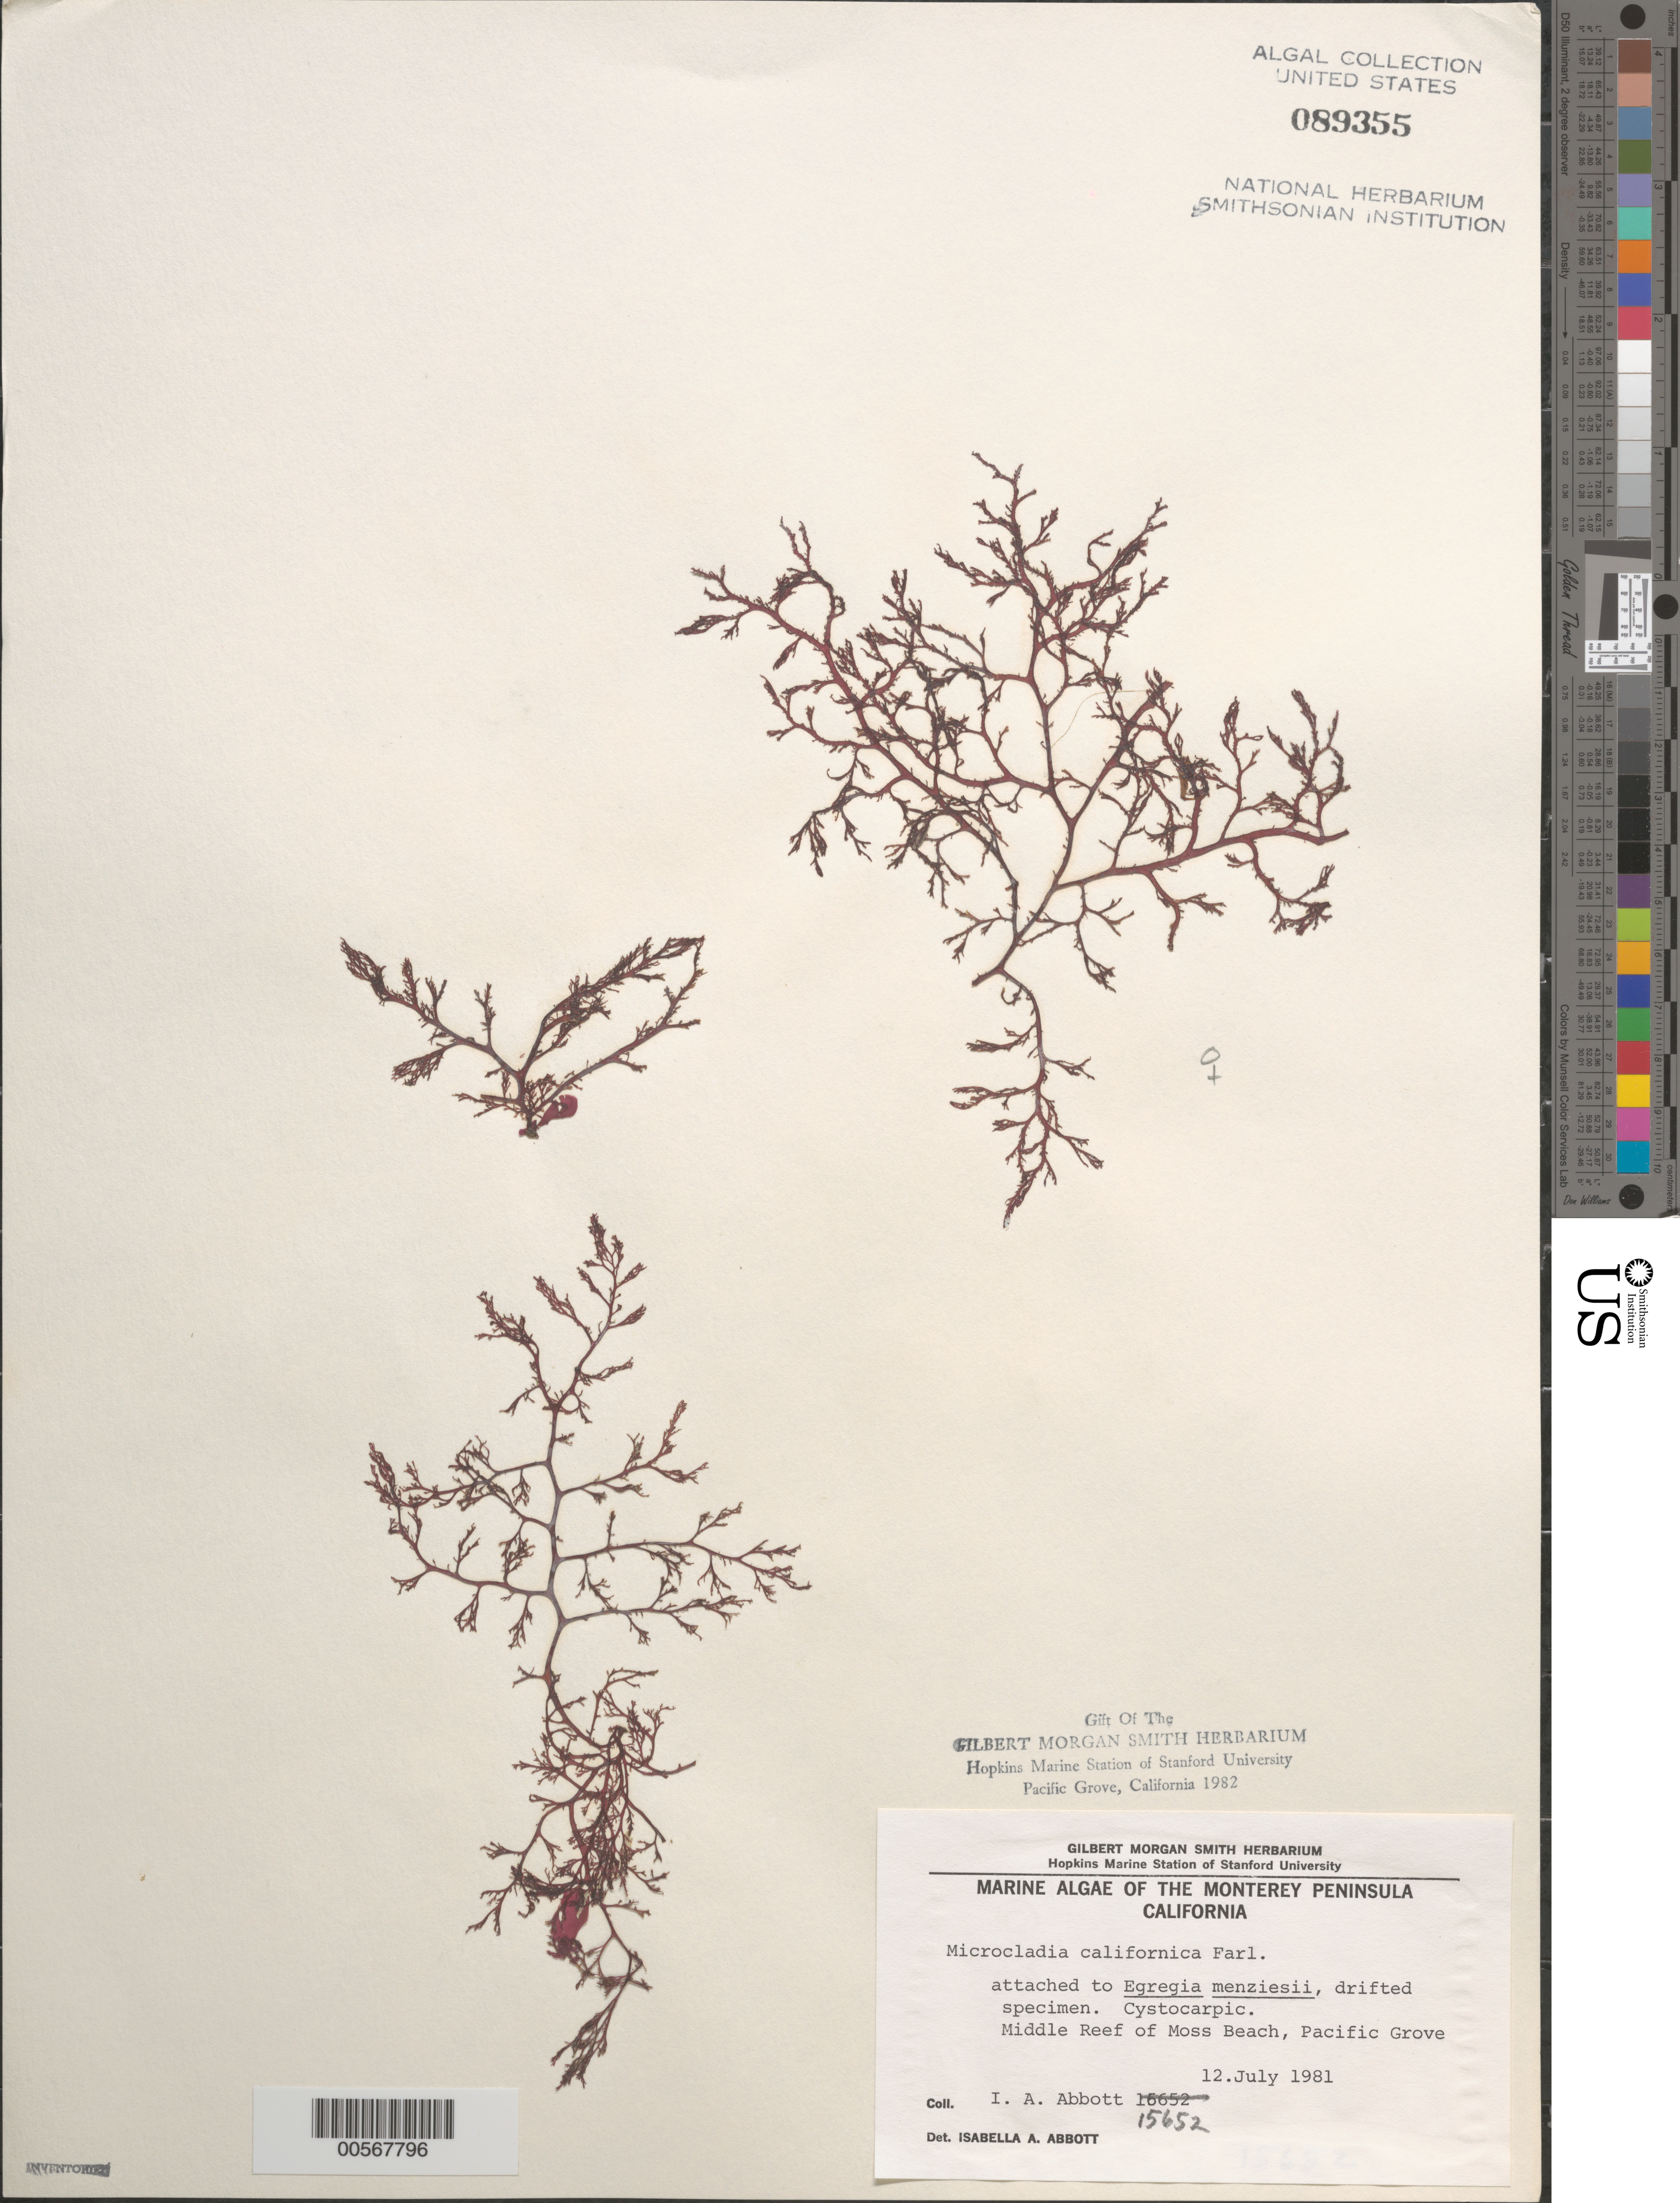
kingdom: Plantae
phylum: Rhodophyta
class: Florideophyceae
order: Ceramiales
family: Ceramiaceae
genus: Campylaephora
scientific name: Campylaephora californica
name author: (Farl.) T.O. Cho in T.O. Cho et al.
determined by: Algae name updating Project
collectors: I. A. Abbott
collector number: IAA 15652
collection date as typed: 12 Jul 1981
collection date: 1981-07-12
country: United States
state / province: California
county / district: Monterey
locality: Middle reef of Moss Beach, Pacific Grove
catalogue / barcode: US 89355